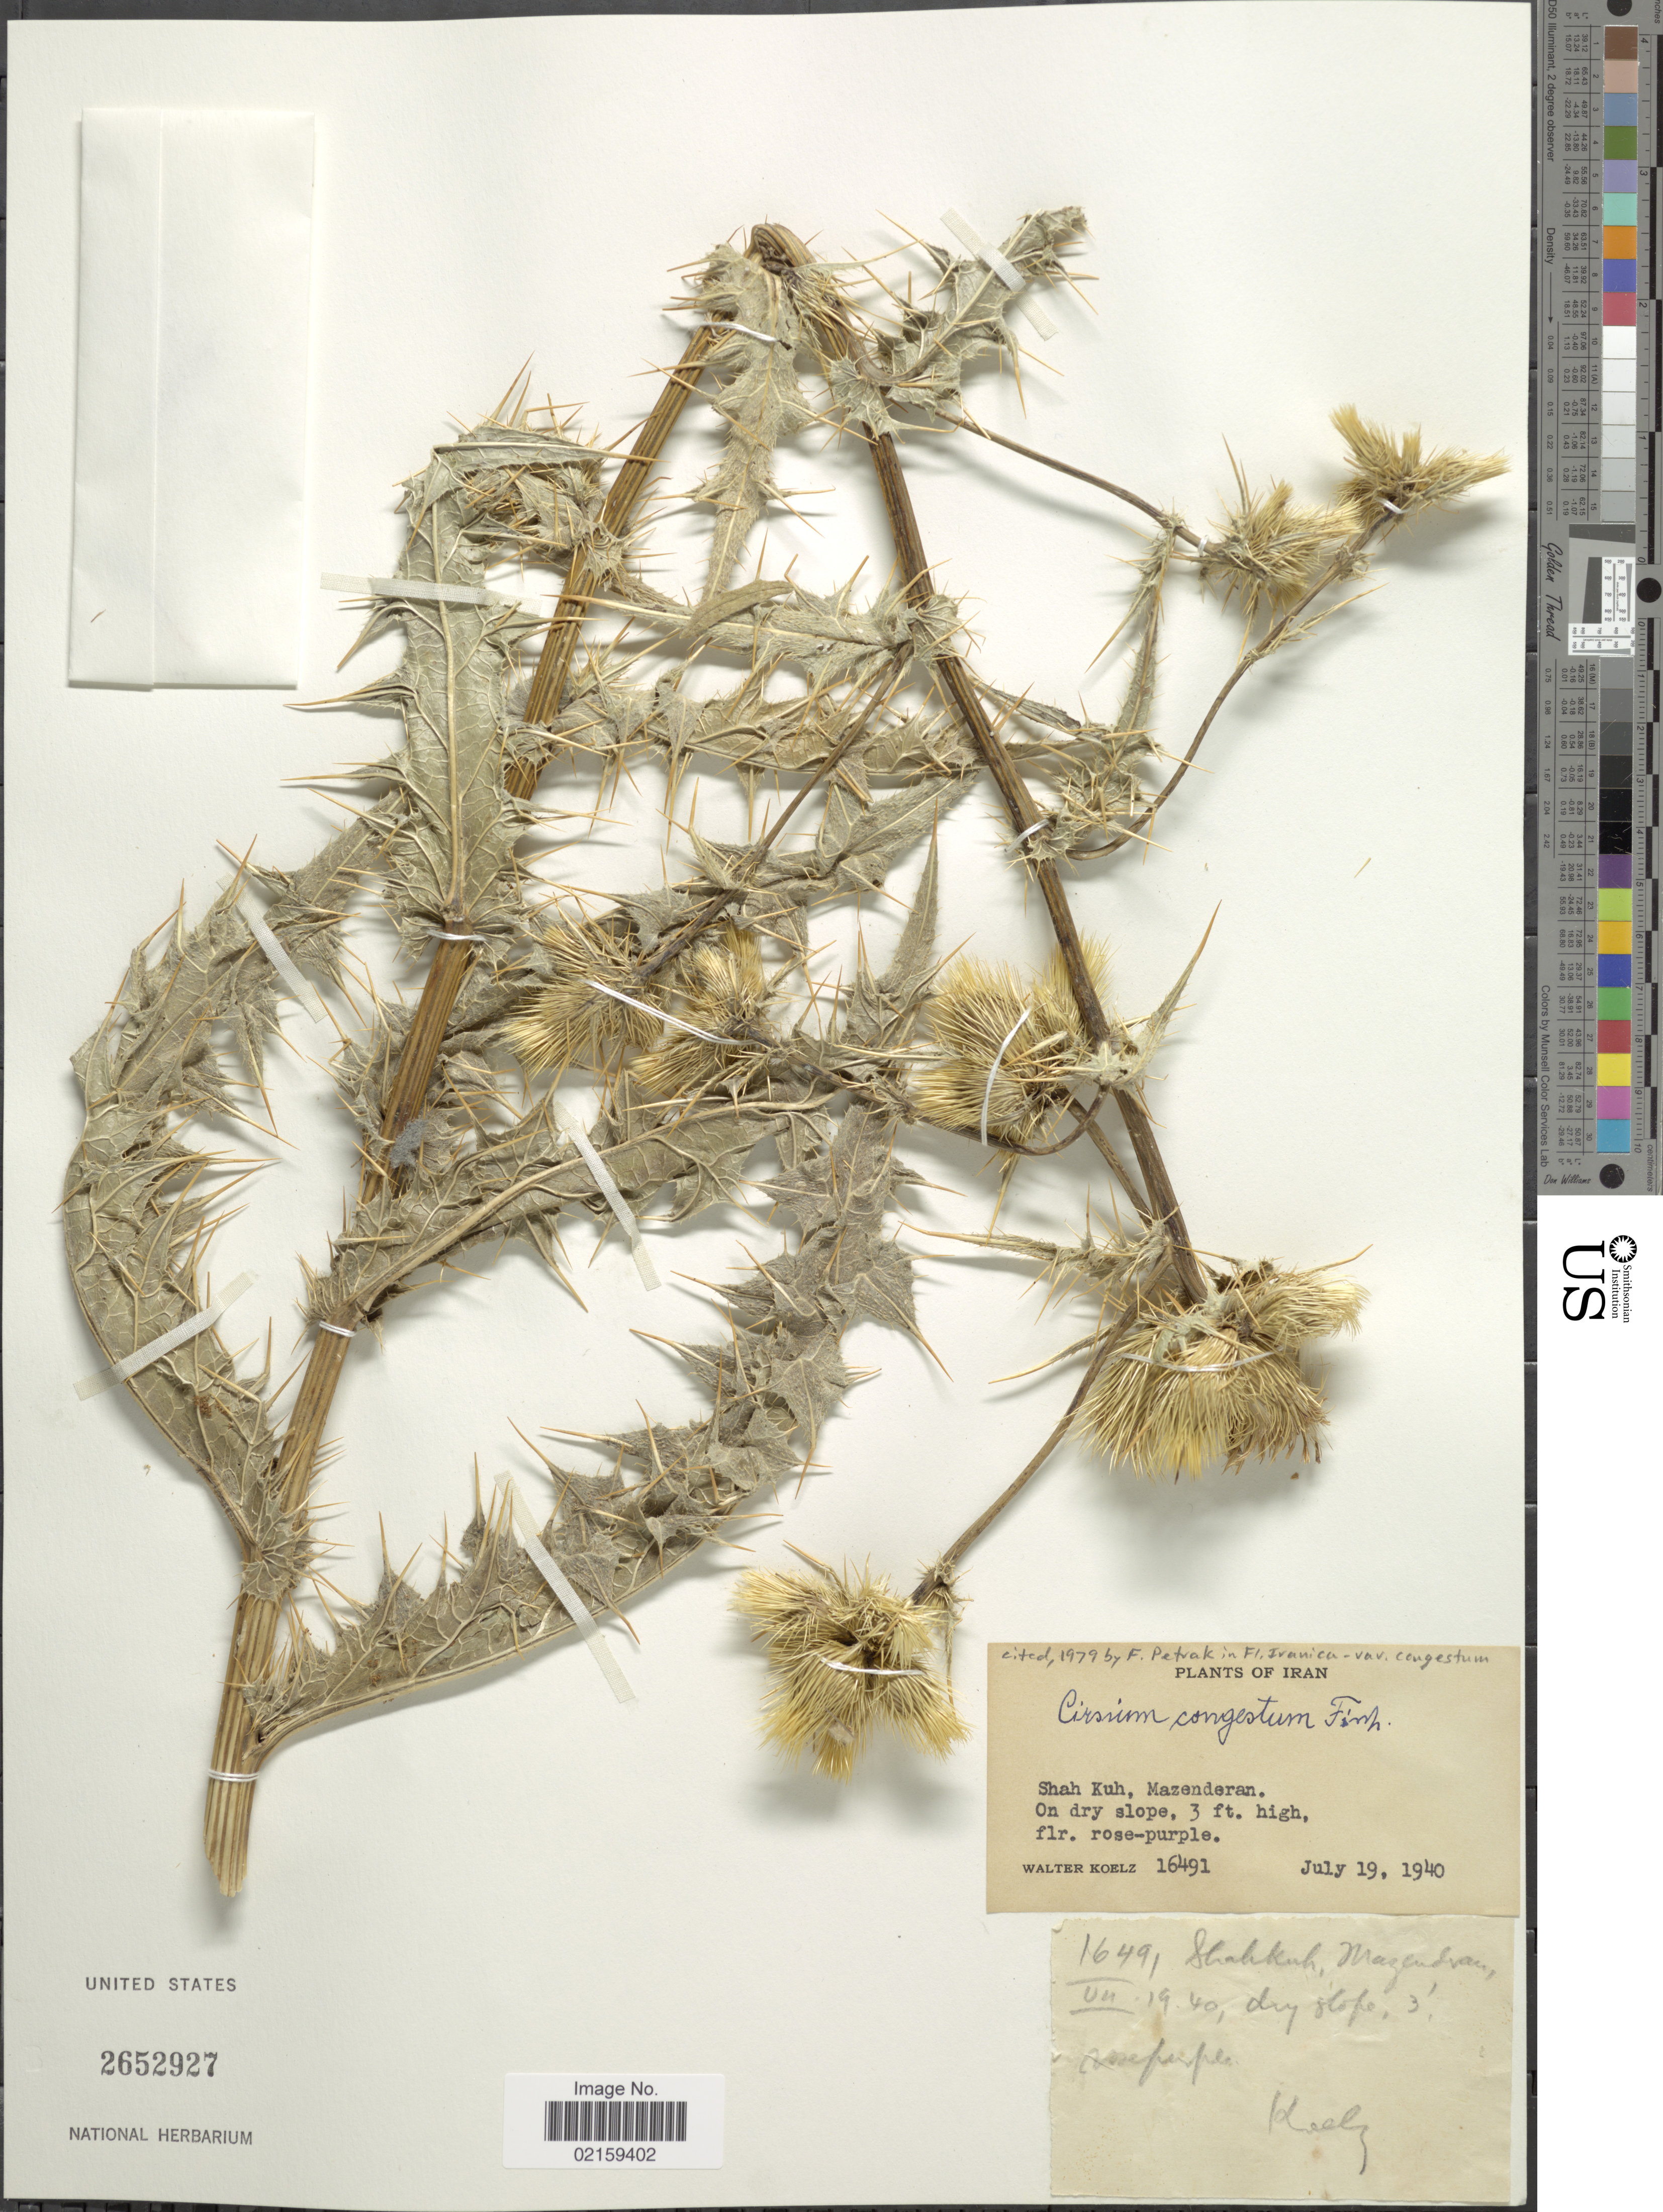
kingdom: Plantae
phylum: Tracheophyta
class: Magnoliopsida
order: Asterales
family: Asteraceae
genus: Cirsium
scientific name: Cirsium sorocephalum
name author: Fisch. & C.A. Mey.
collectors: W. N. Koelz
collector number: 16491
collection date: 1940-07-19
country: Iran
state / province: Mazandaran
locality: Shah Kuh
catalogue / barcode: US 2652927